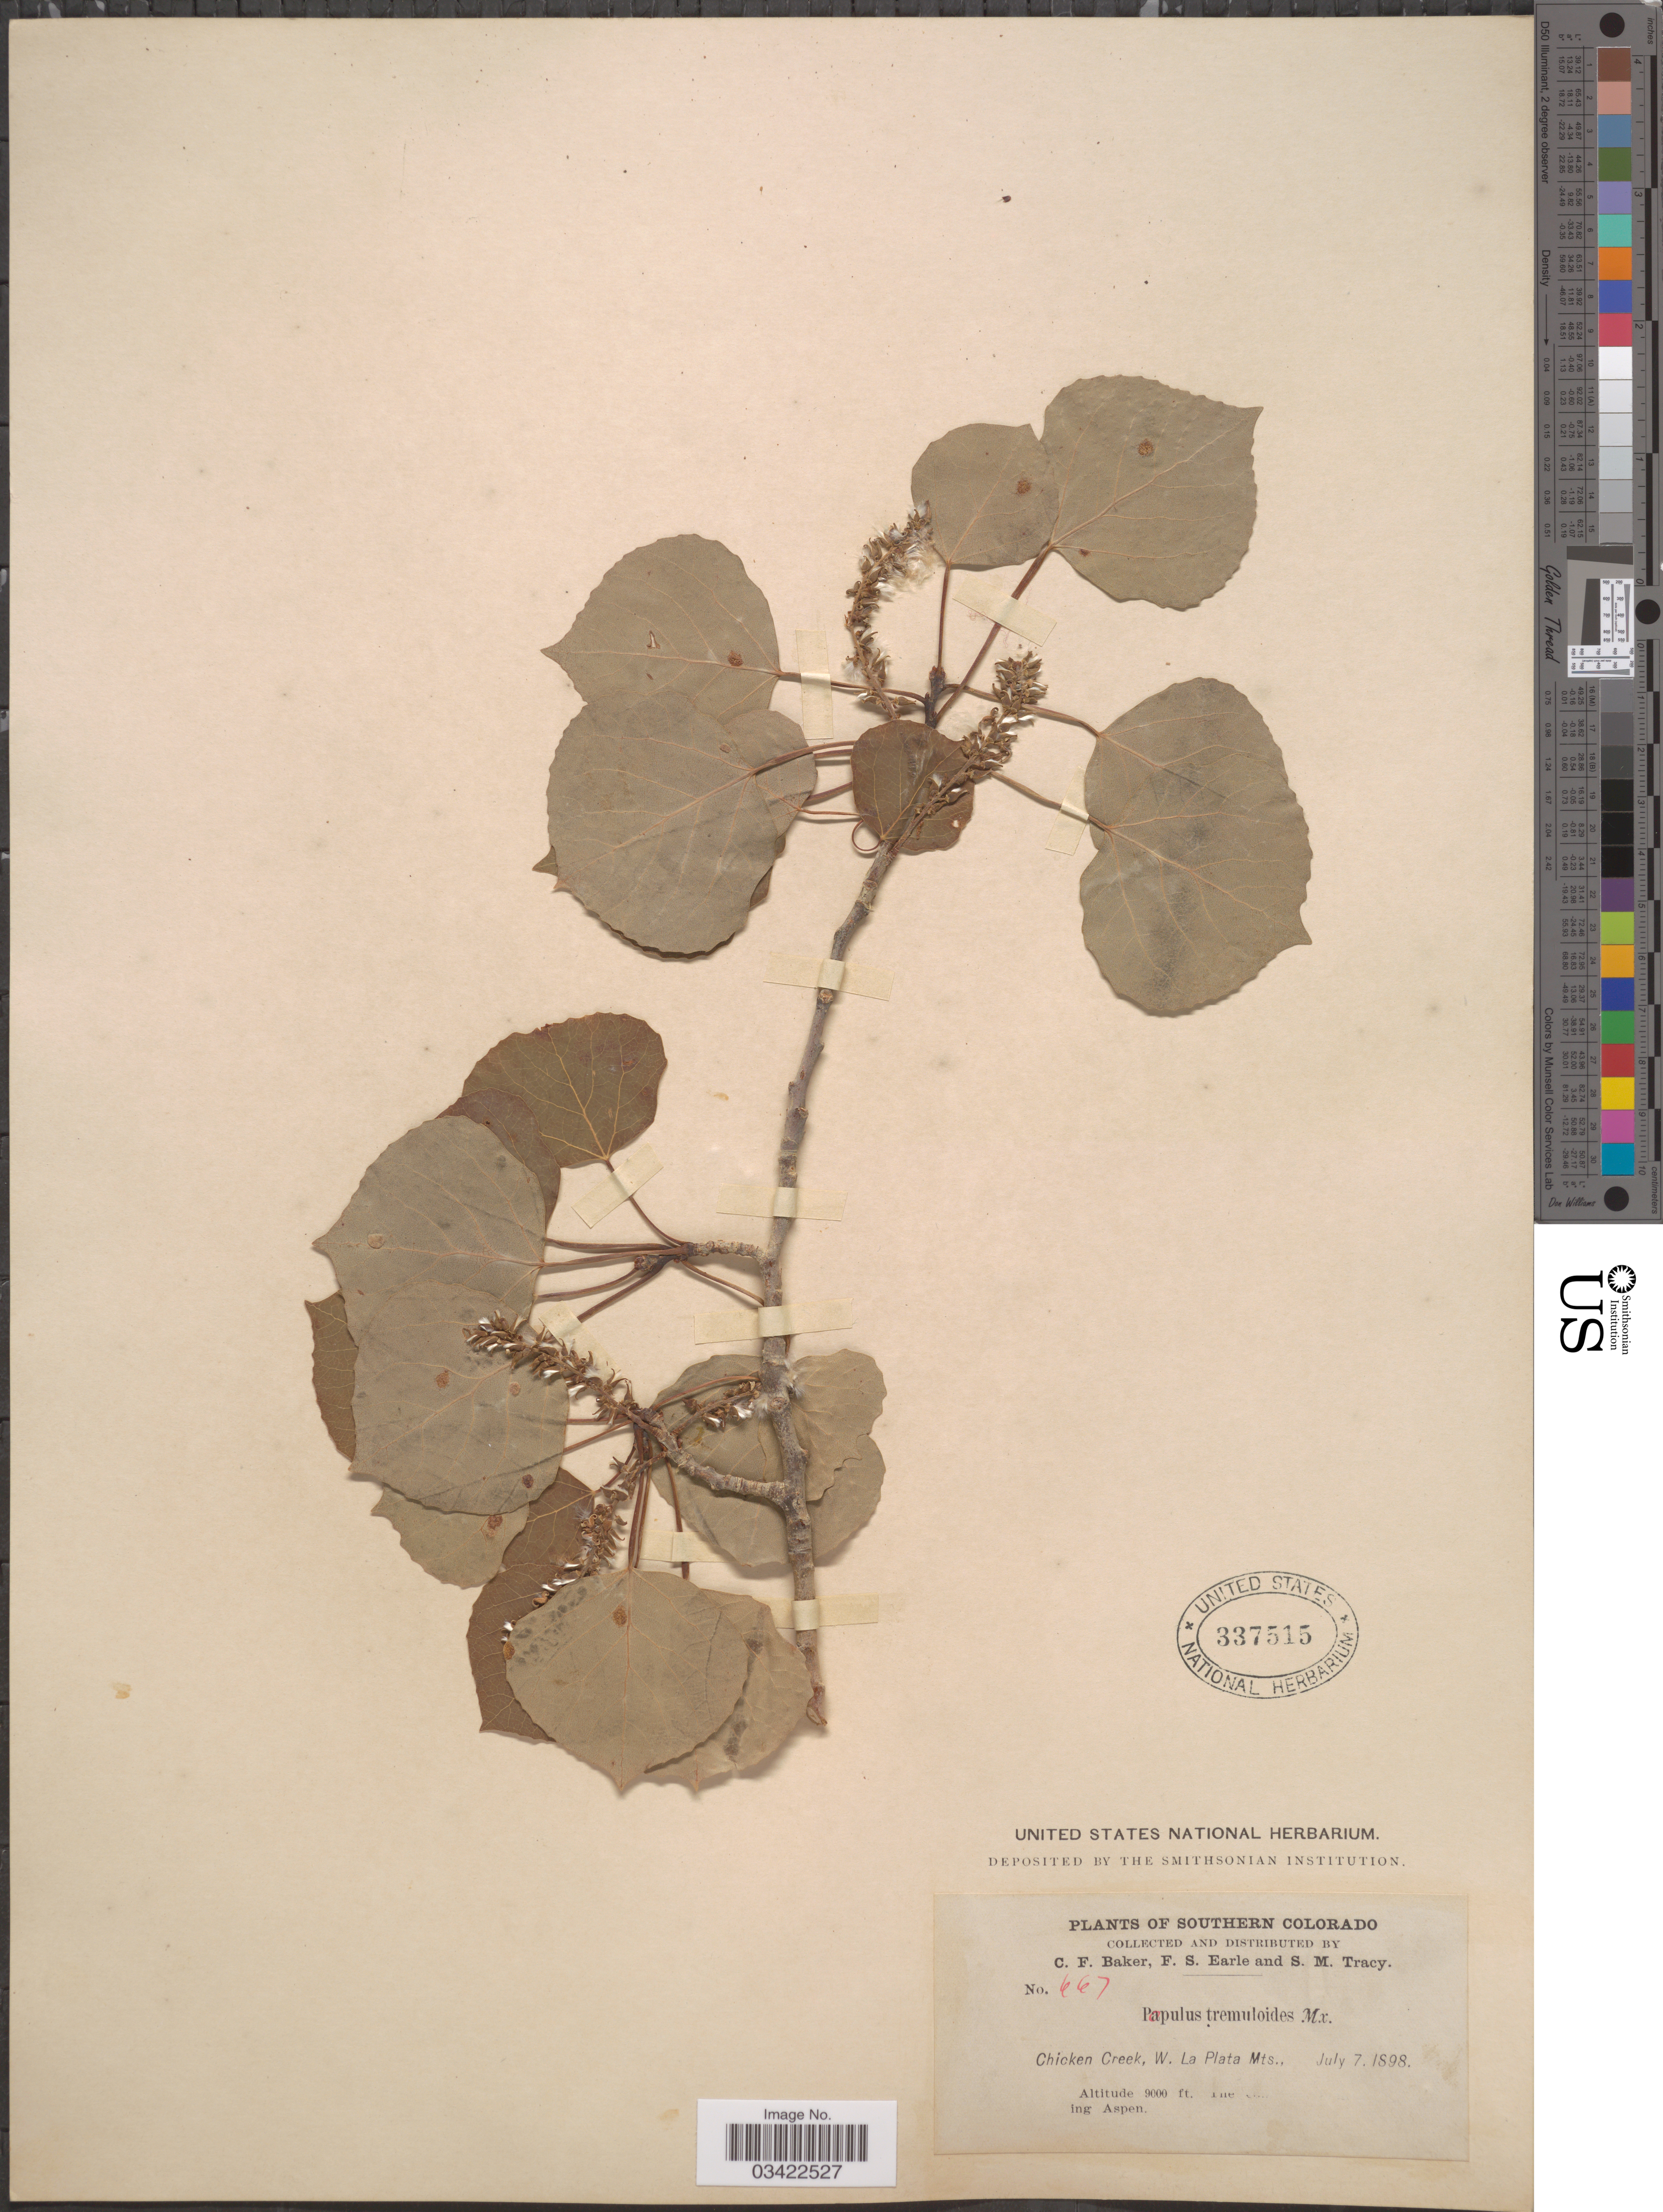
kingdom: Plantae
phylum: Tracheophyta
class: Magnoliopsida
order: Malpighiales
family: Salicaceae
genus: Populus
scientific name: Populus tremuloides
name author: Michx.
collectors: C. F. Baker, F. S. Earle & S. M. Tracy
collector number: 667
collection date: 1898-07-07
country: United States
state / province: Colorado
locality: Southern Colorado. Chicken Creek, W. La Plata Mts. The [illegible text] ing Aspen.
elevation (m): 2743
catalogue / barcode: US 337515